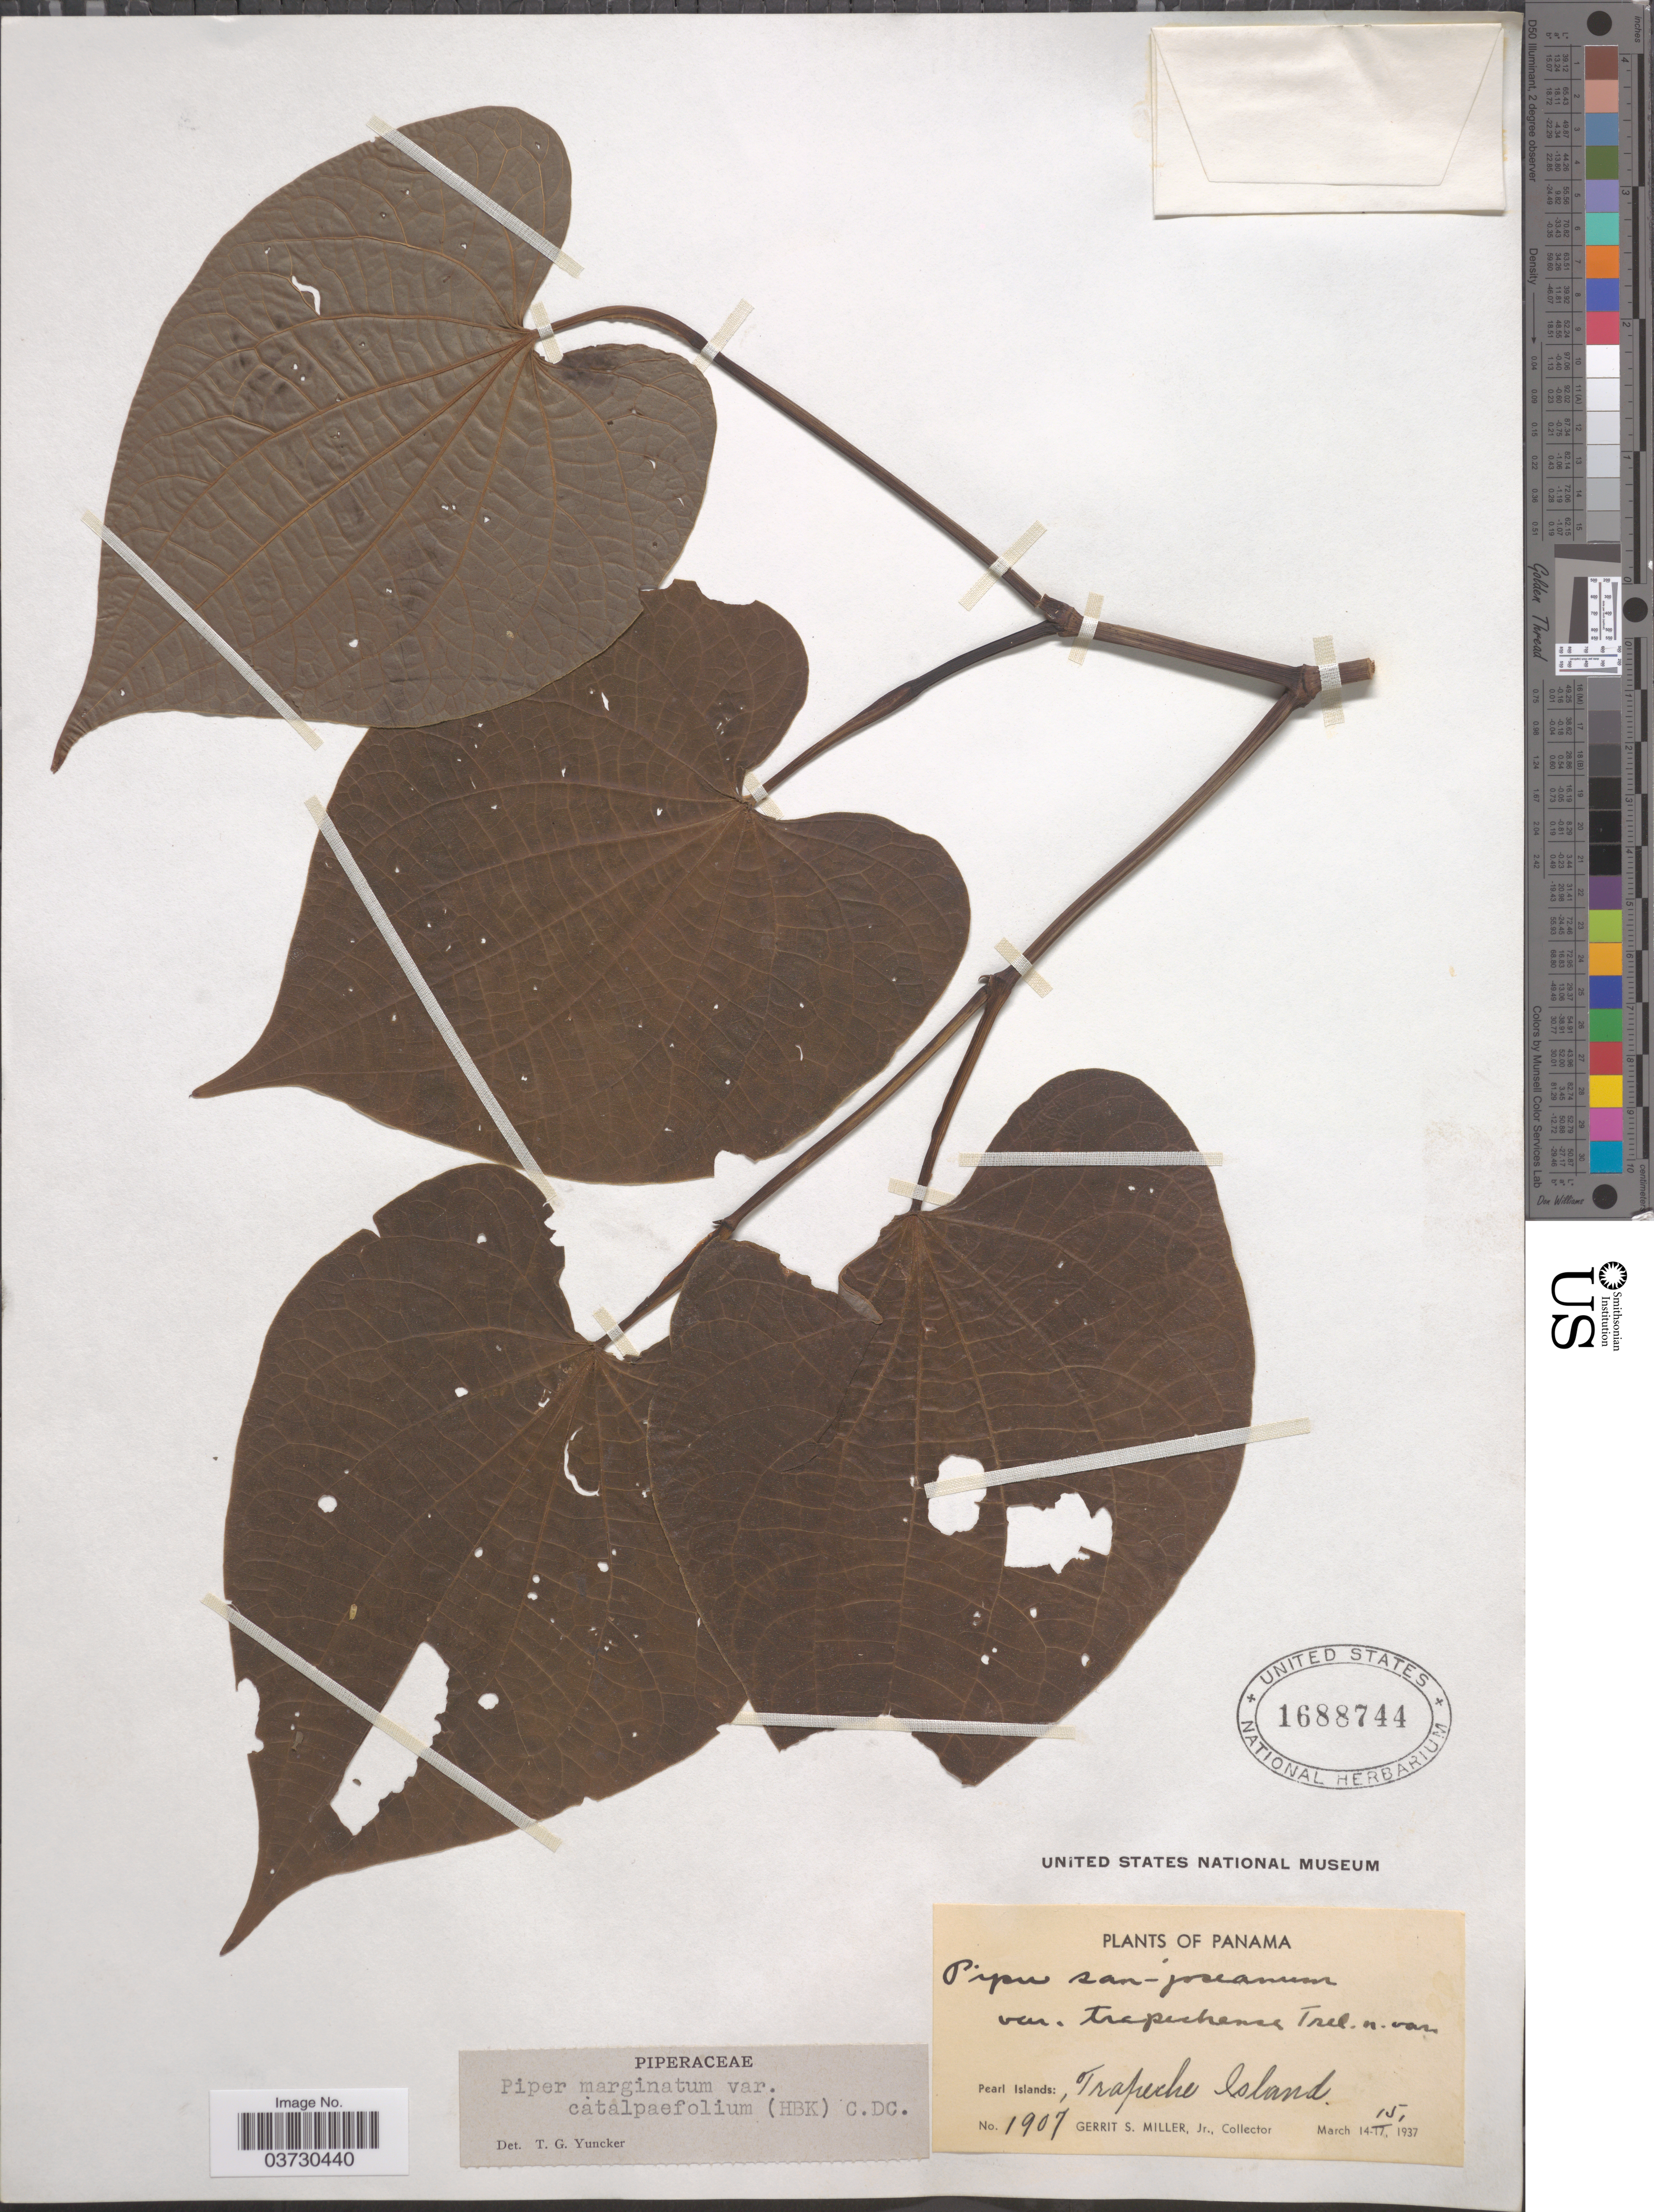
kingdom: Plantae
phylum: Tracheophyta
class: Magnoliopsida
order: Piperales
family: Piperaceae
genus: Piper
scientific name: Piper marginatum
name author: Jacq.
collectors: G. S. Miller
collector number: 1907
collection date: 1937-03-15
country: Panama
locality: Pearl Islands: Trapiche Island.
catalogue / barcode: US 1688744